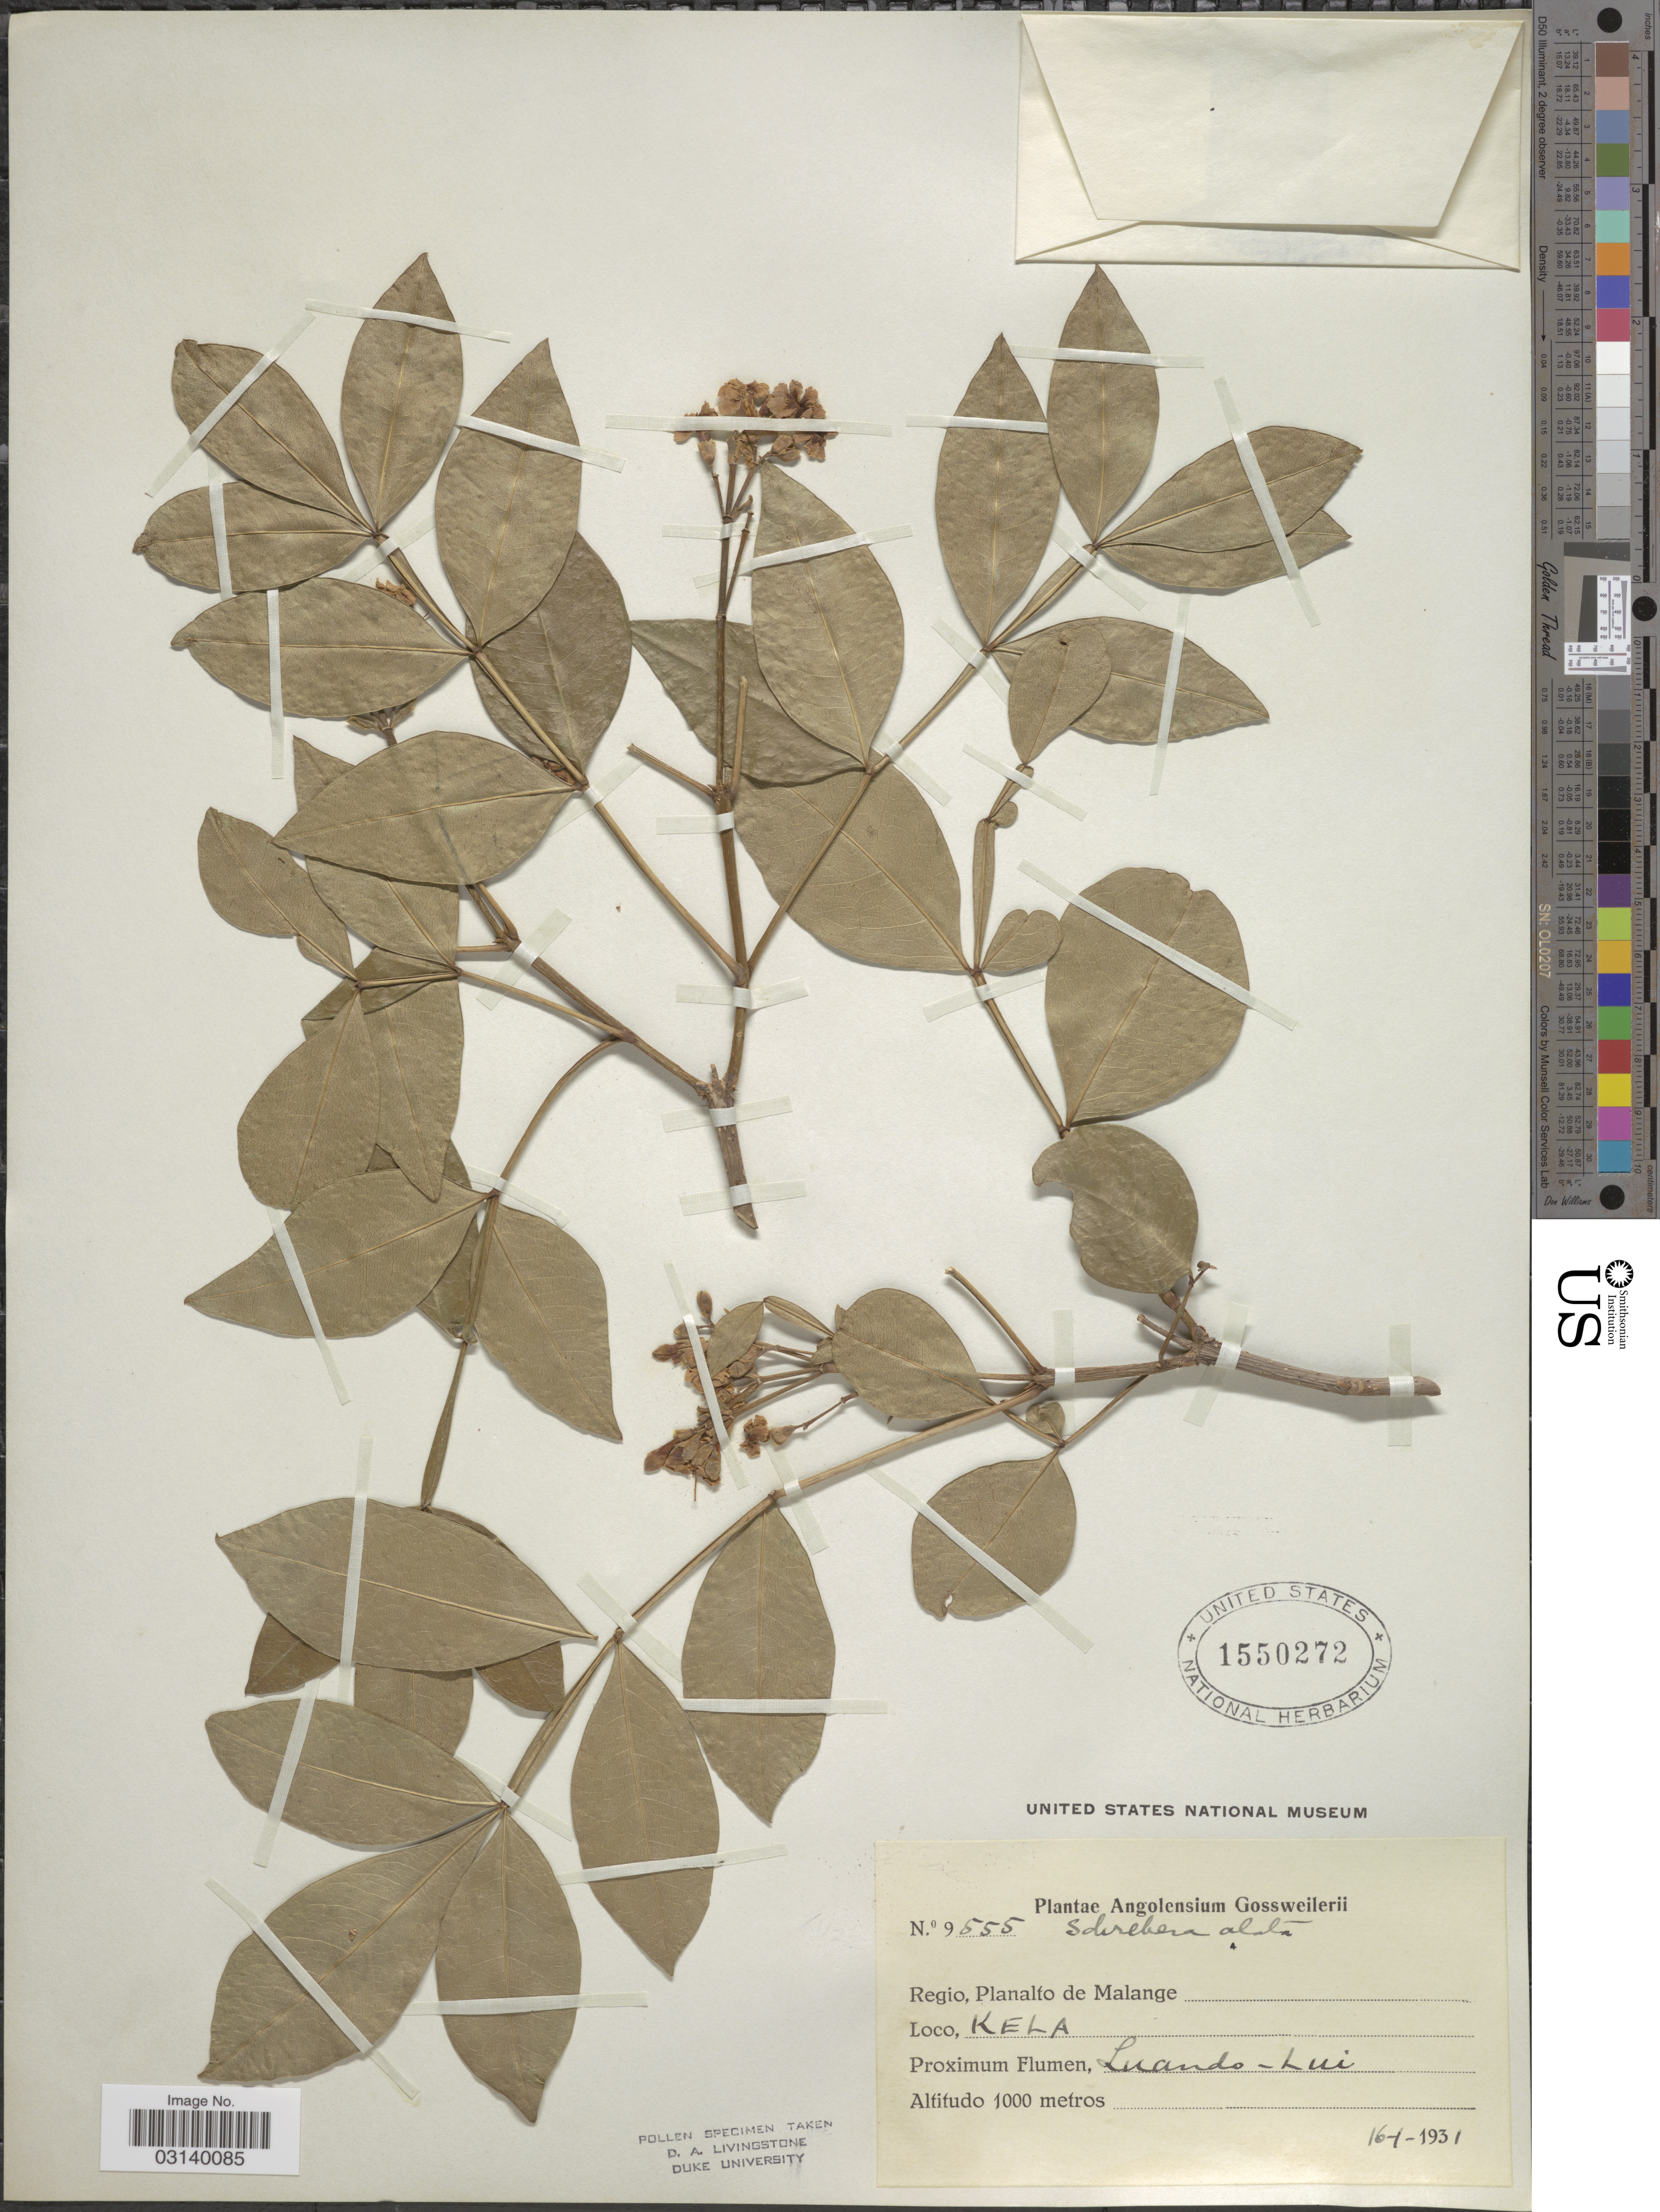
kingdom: Plantae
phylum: Tracheophyta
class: Magnoliopsida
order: Lamiales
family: Oleaceae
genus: Schrebera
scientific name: Schrebera alata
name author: (Hochst.) Welw.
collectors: J. Gossweiler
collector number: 9555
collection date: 1931-01-16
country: Angola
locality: Regio, Planalto de Malange. Kela. Luando-Lui.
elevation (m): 1000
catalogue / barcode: US 1550272